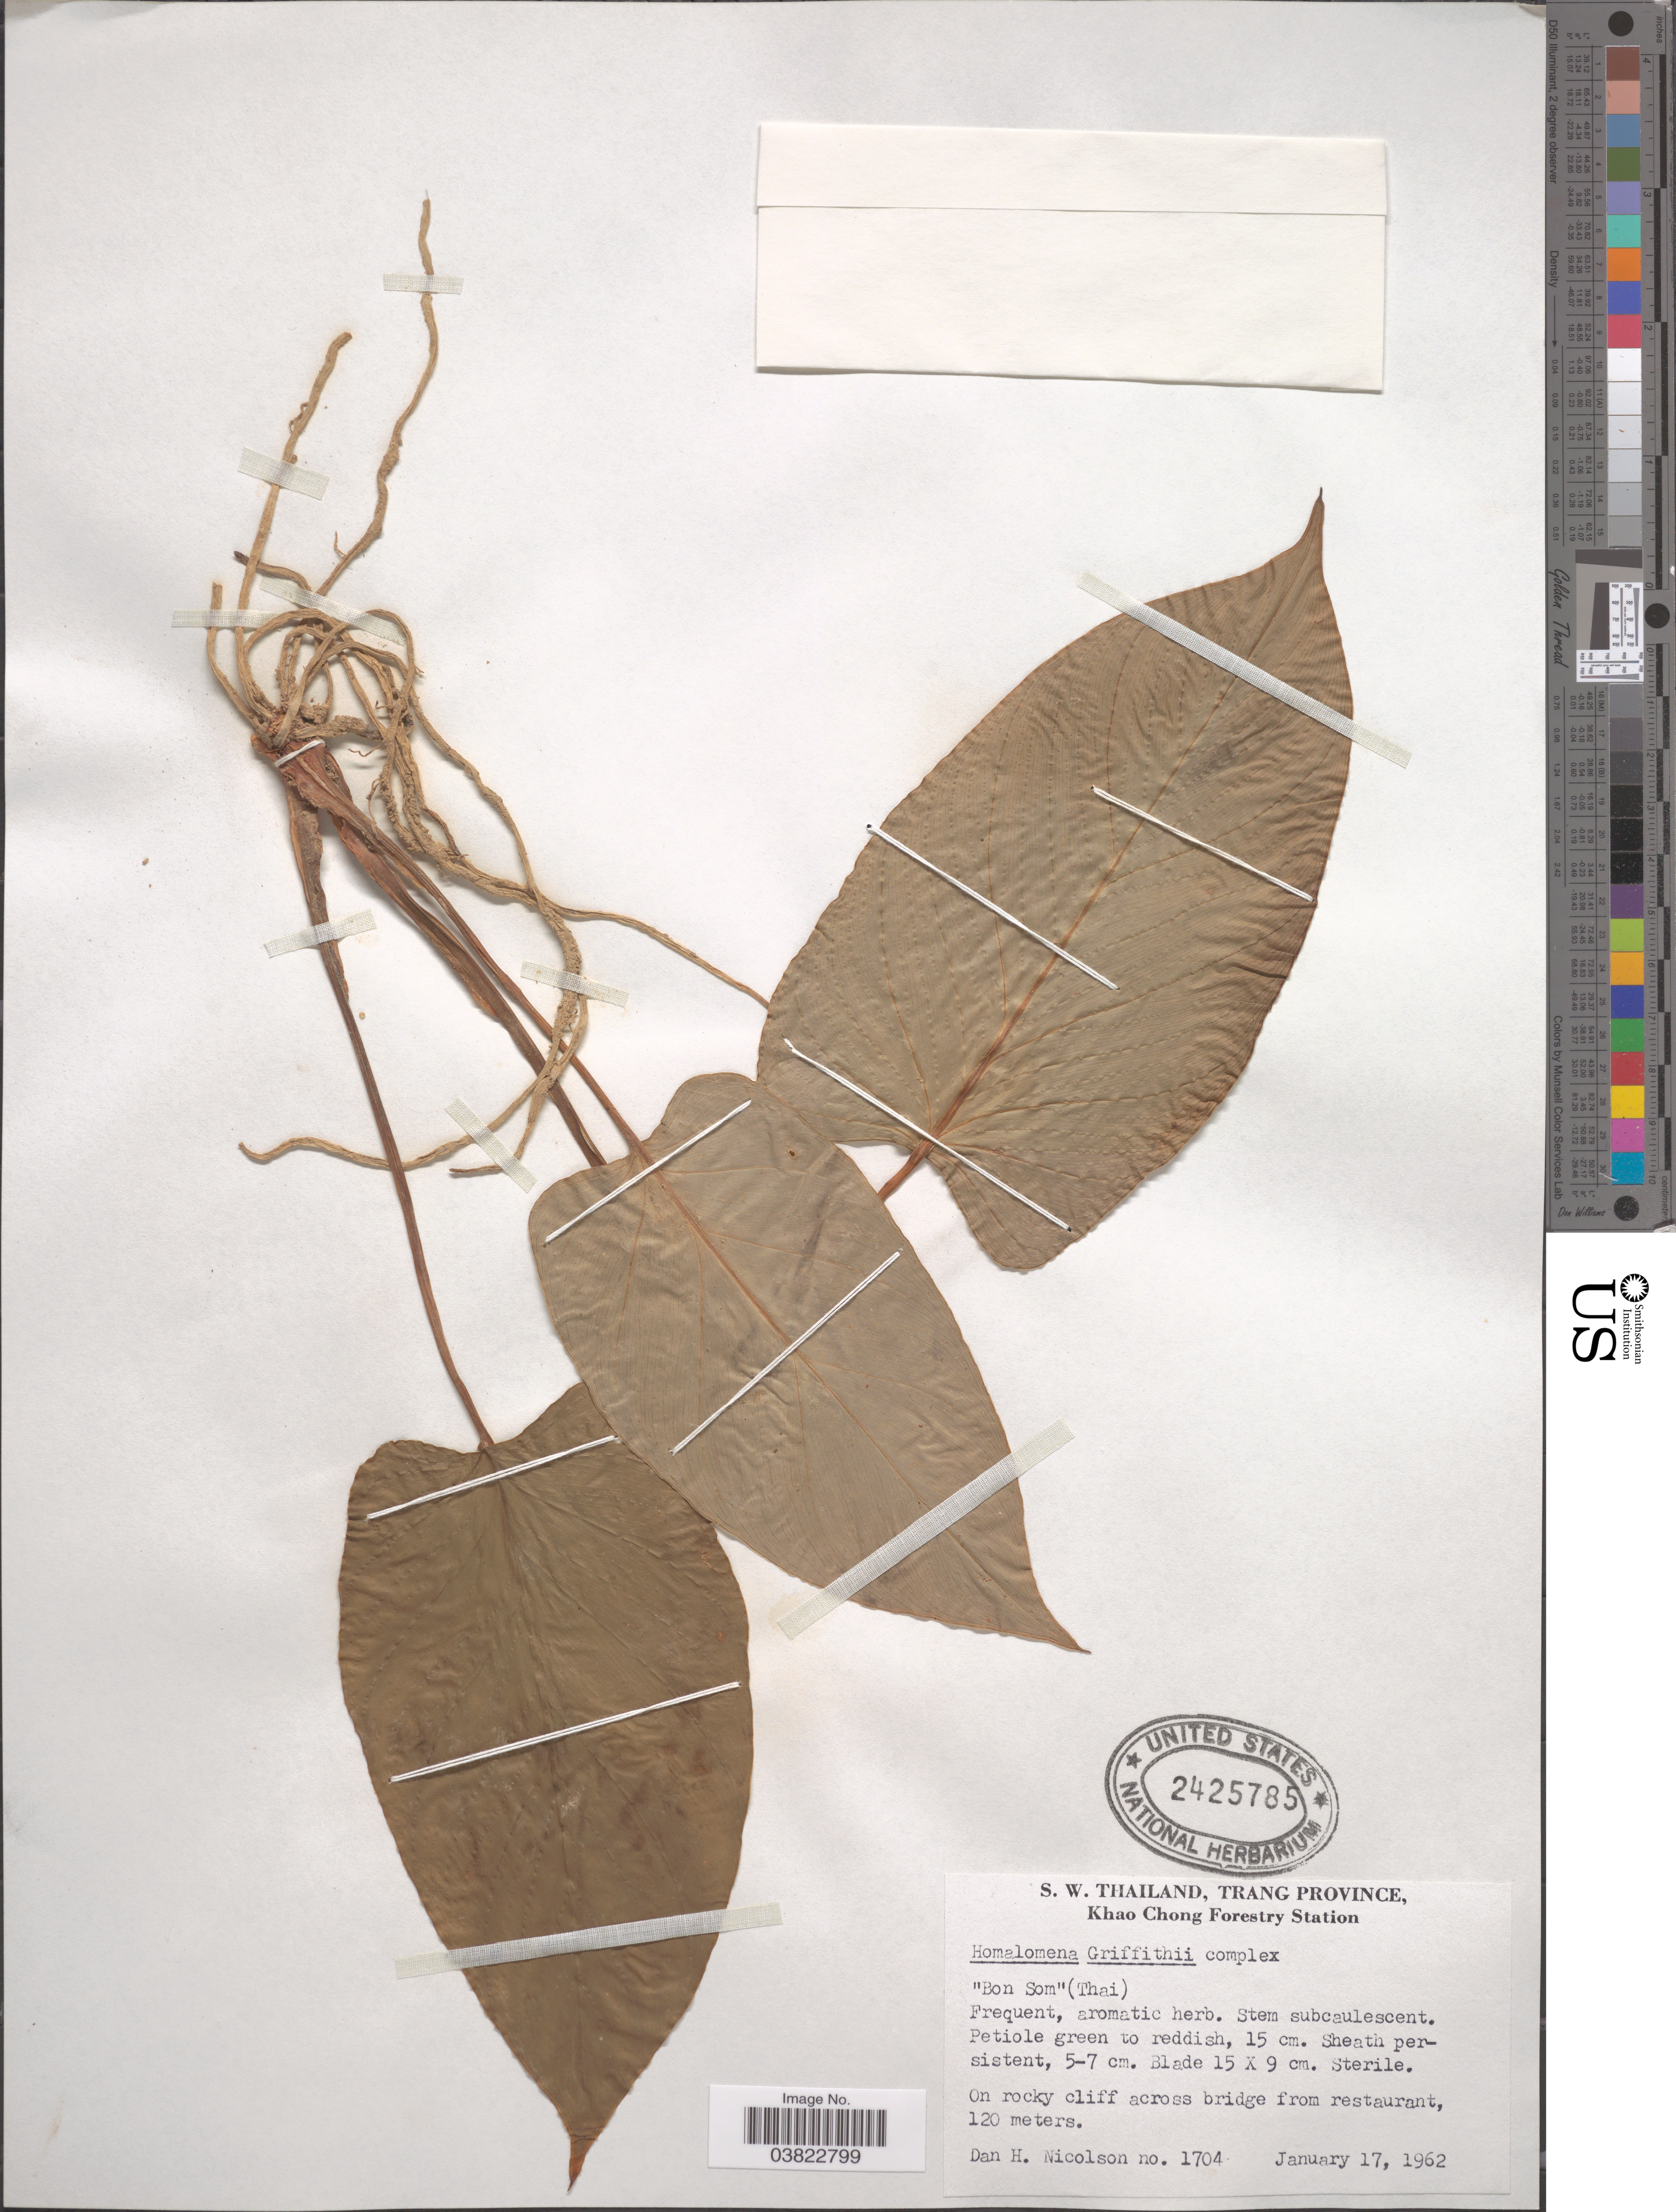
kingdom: Plantae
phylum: Tracheophyta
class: Liliopsida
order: Alismatales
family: Araceae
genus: Homalomena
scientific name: Homalomena griffithii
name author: (Schott) Hook. f.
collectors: D. H. Nicolson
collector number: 1704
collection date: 1962-01-17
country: Thailand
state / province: Trang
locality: S.W. Thailand, Khao Chong Forestry Station. On rocky cliff across bridge from restaurant.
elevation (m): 120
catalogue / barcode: US 2425785